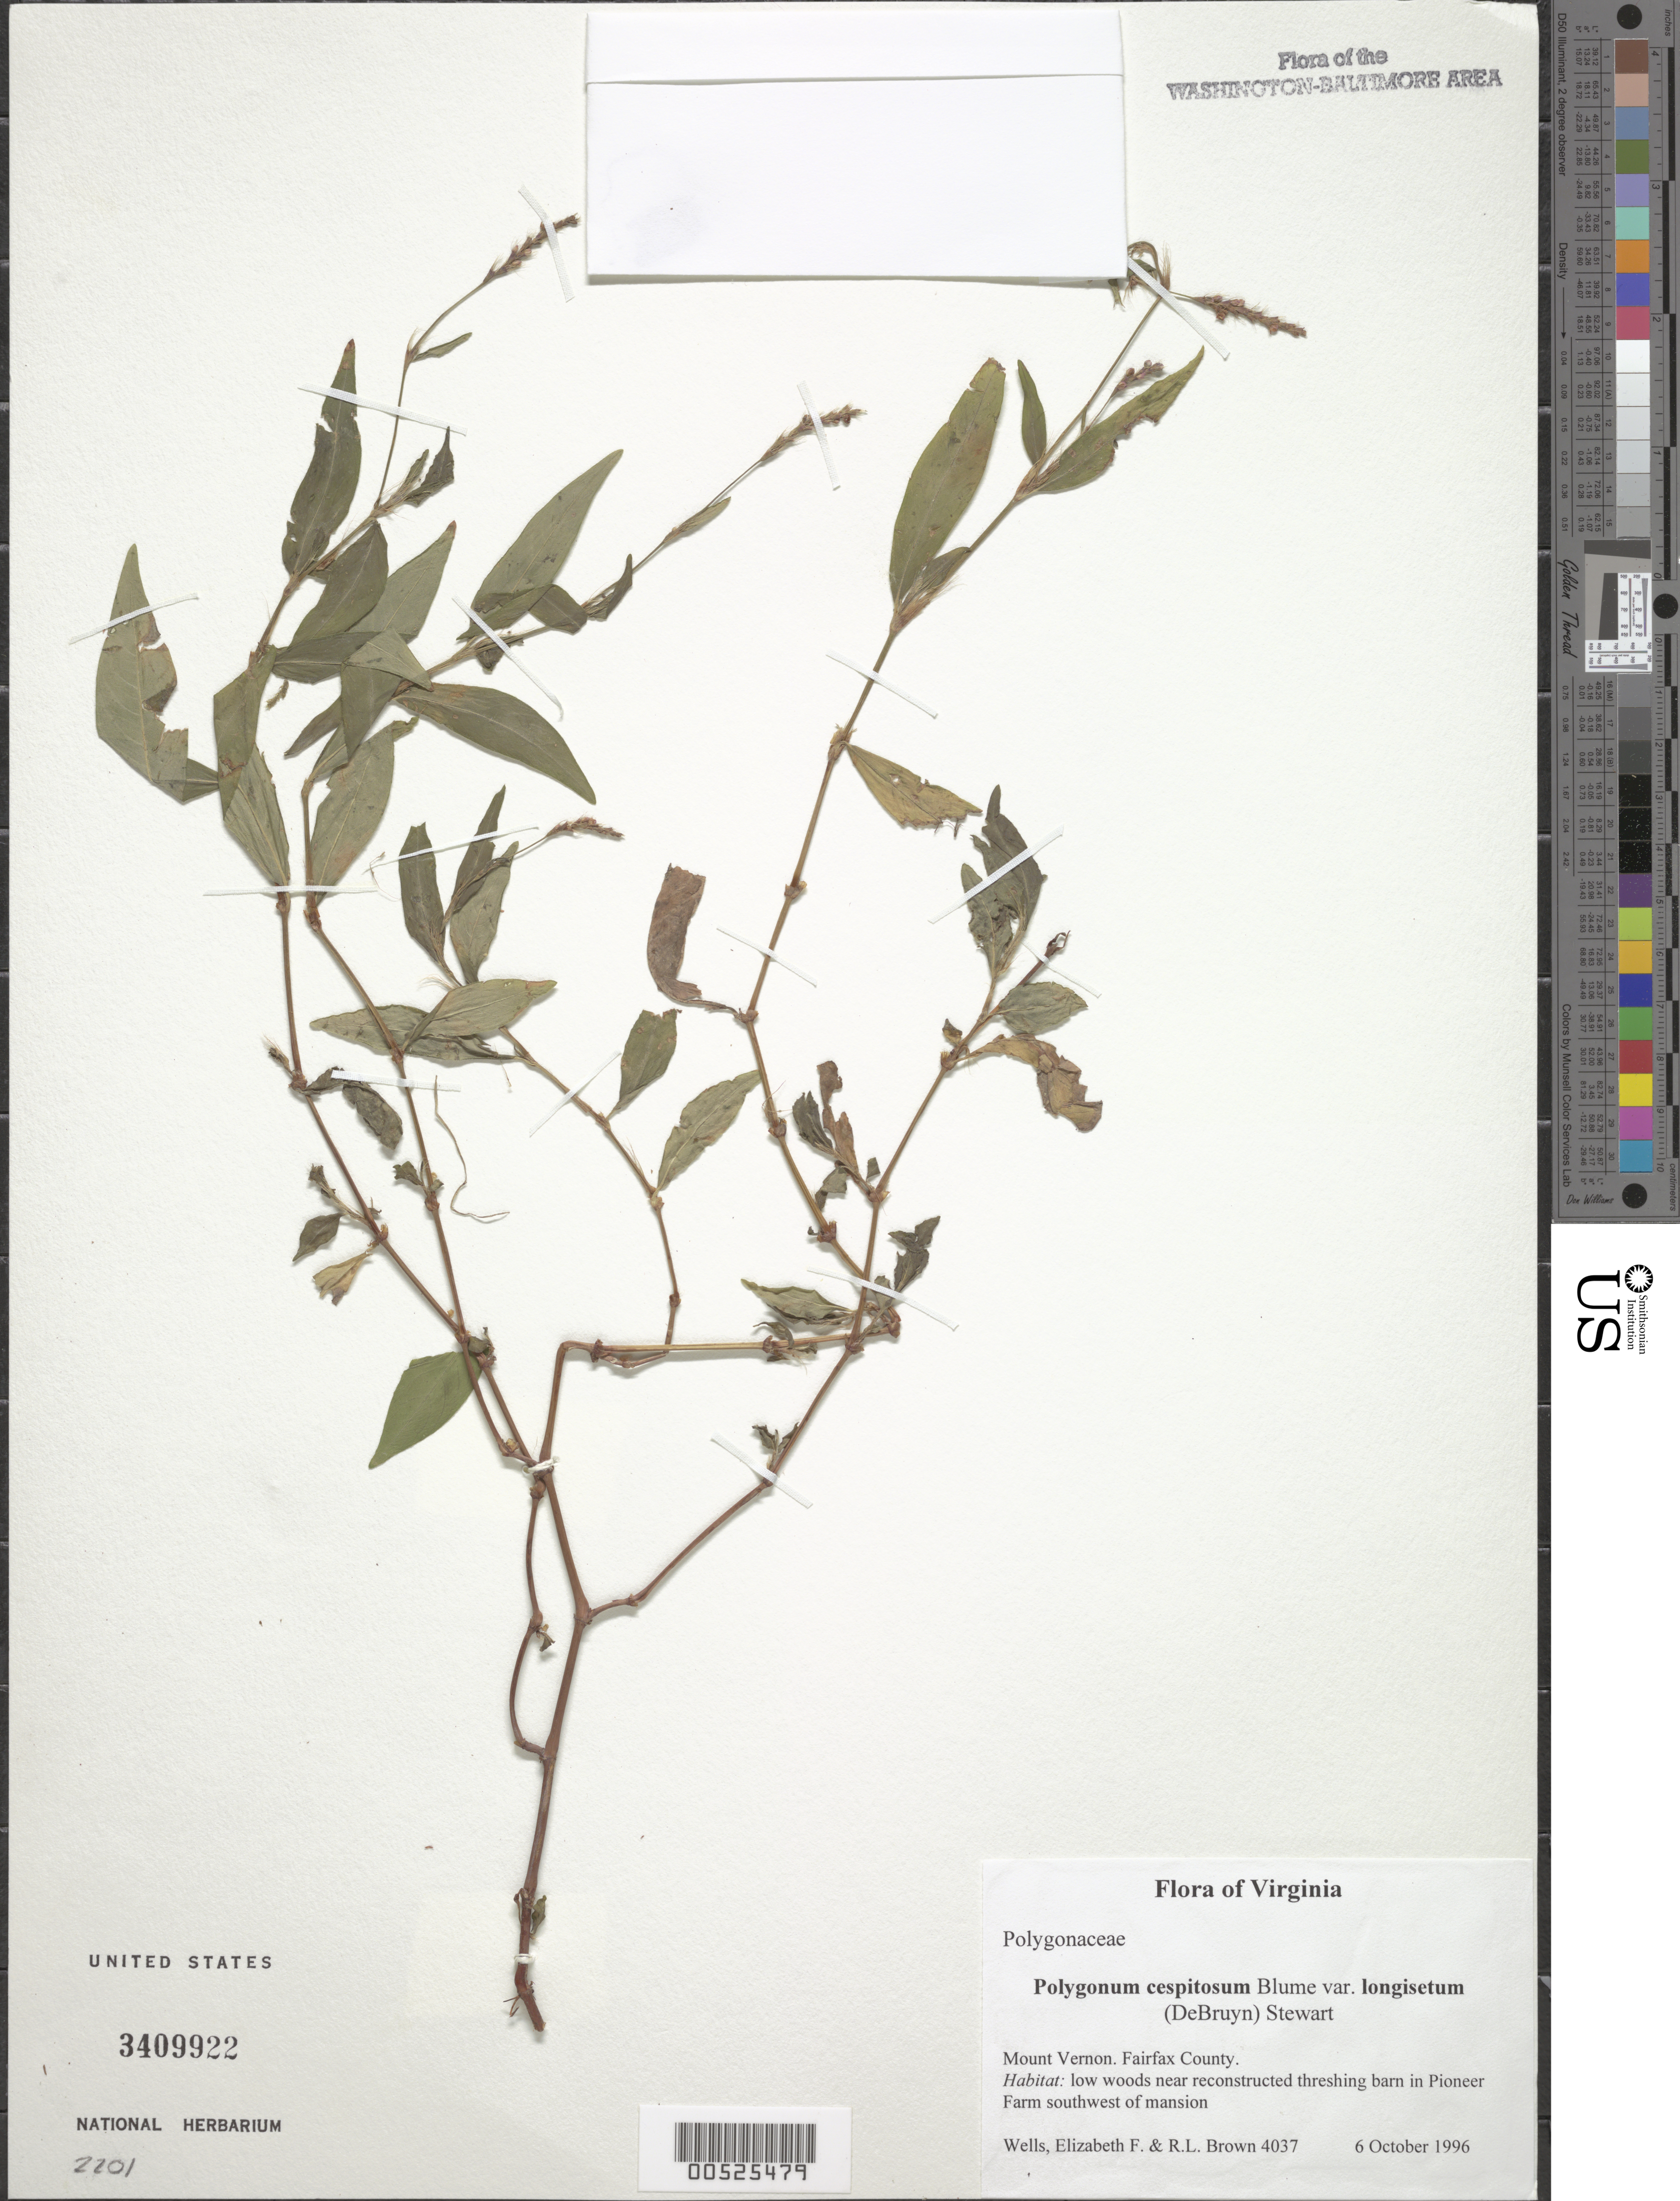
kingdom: Plantae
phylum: Tracheophyta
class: Magnoliopsida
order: Caryophyllales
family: Polygonaceae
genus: Persicaria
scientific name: Persicaria longiseta (Bruijn) Kitag.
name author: (Bruijn &) Kitag.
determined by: Atha, D. E.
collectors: E. F. Wells & R. L. Brown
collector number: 4037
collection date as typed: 06 Oct 1996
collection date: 1996-10-06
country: United States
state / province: Virginia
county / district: Fairfax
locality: Mount Vernon.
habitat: Low woods near reconstructed threshing barn in Pioneer Farm southwest of mansion.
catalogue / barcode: US 3409922